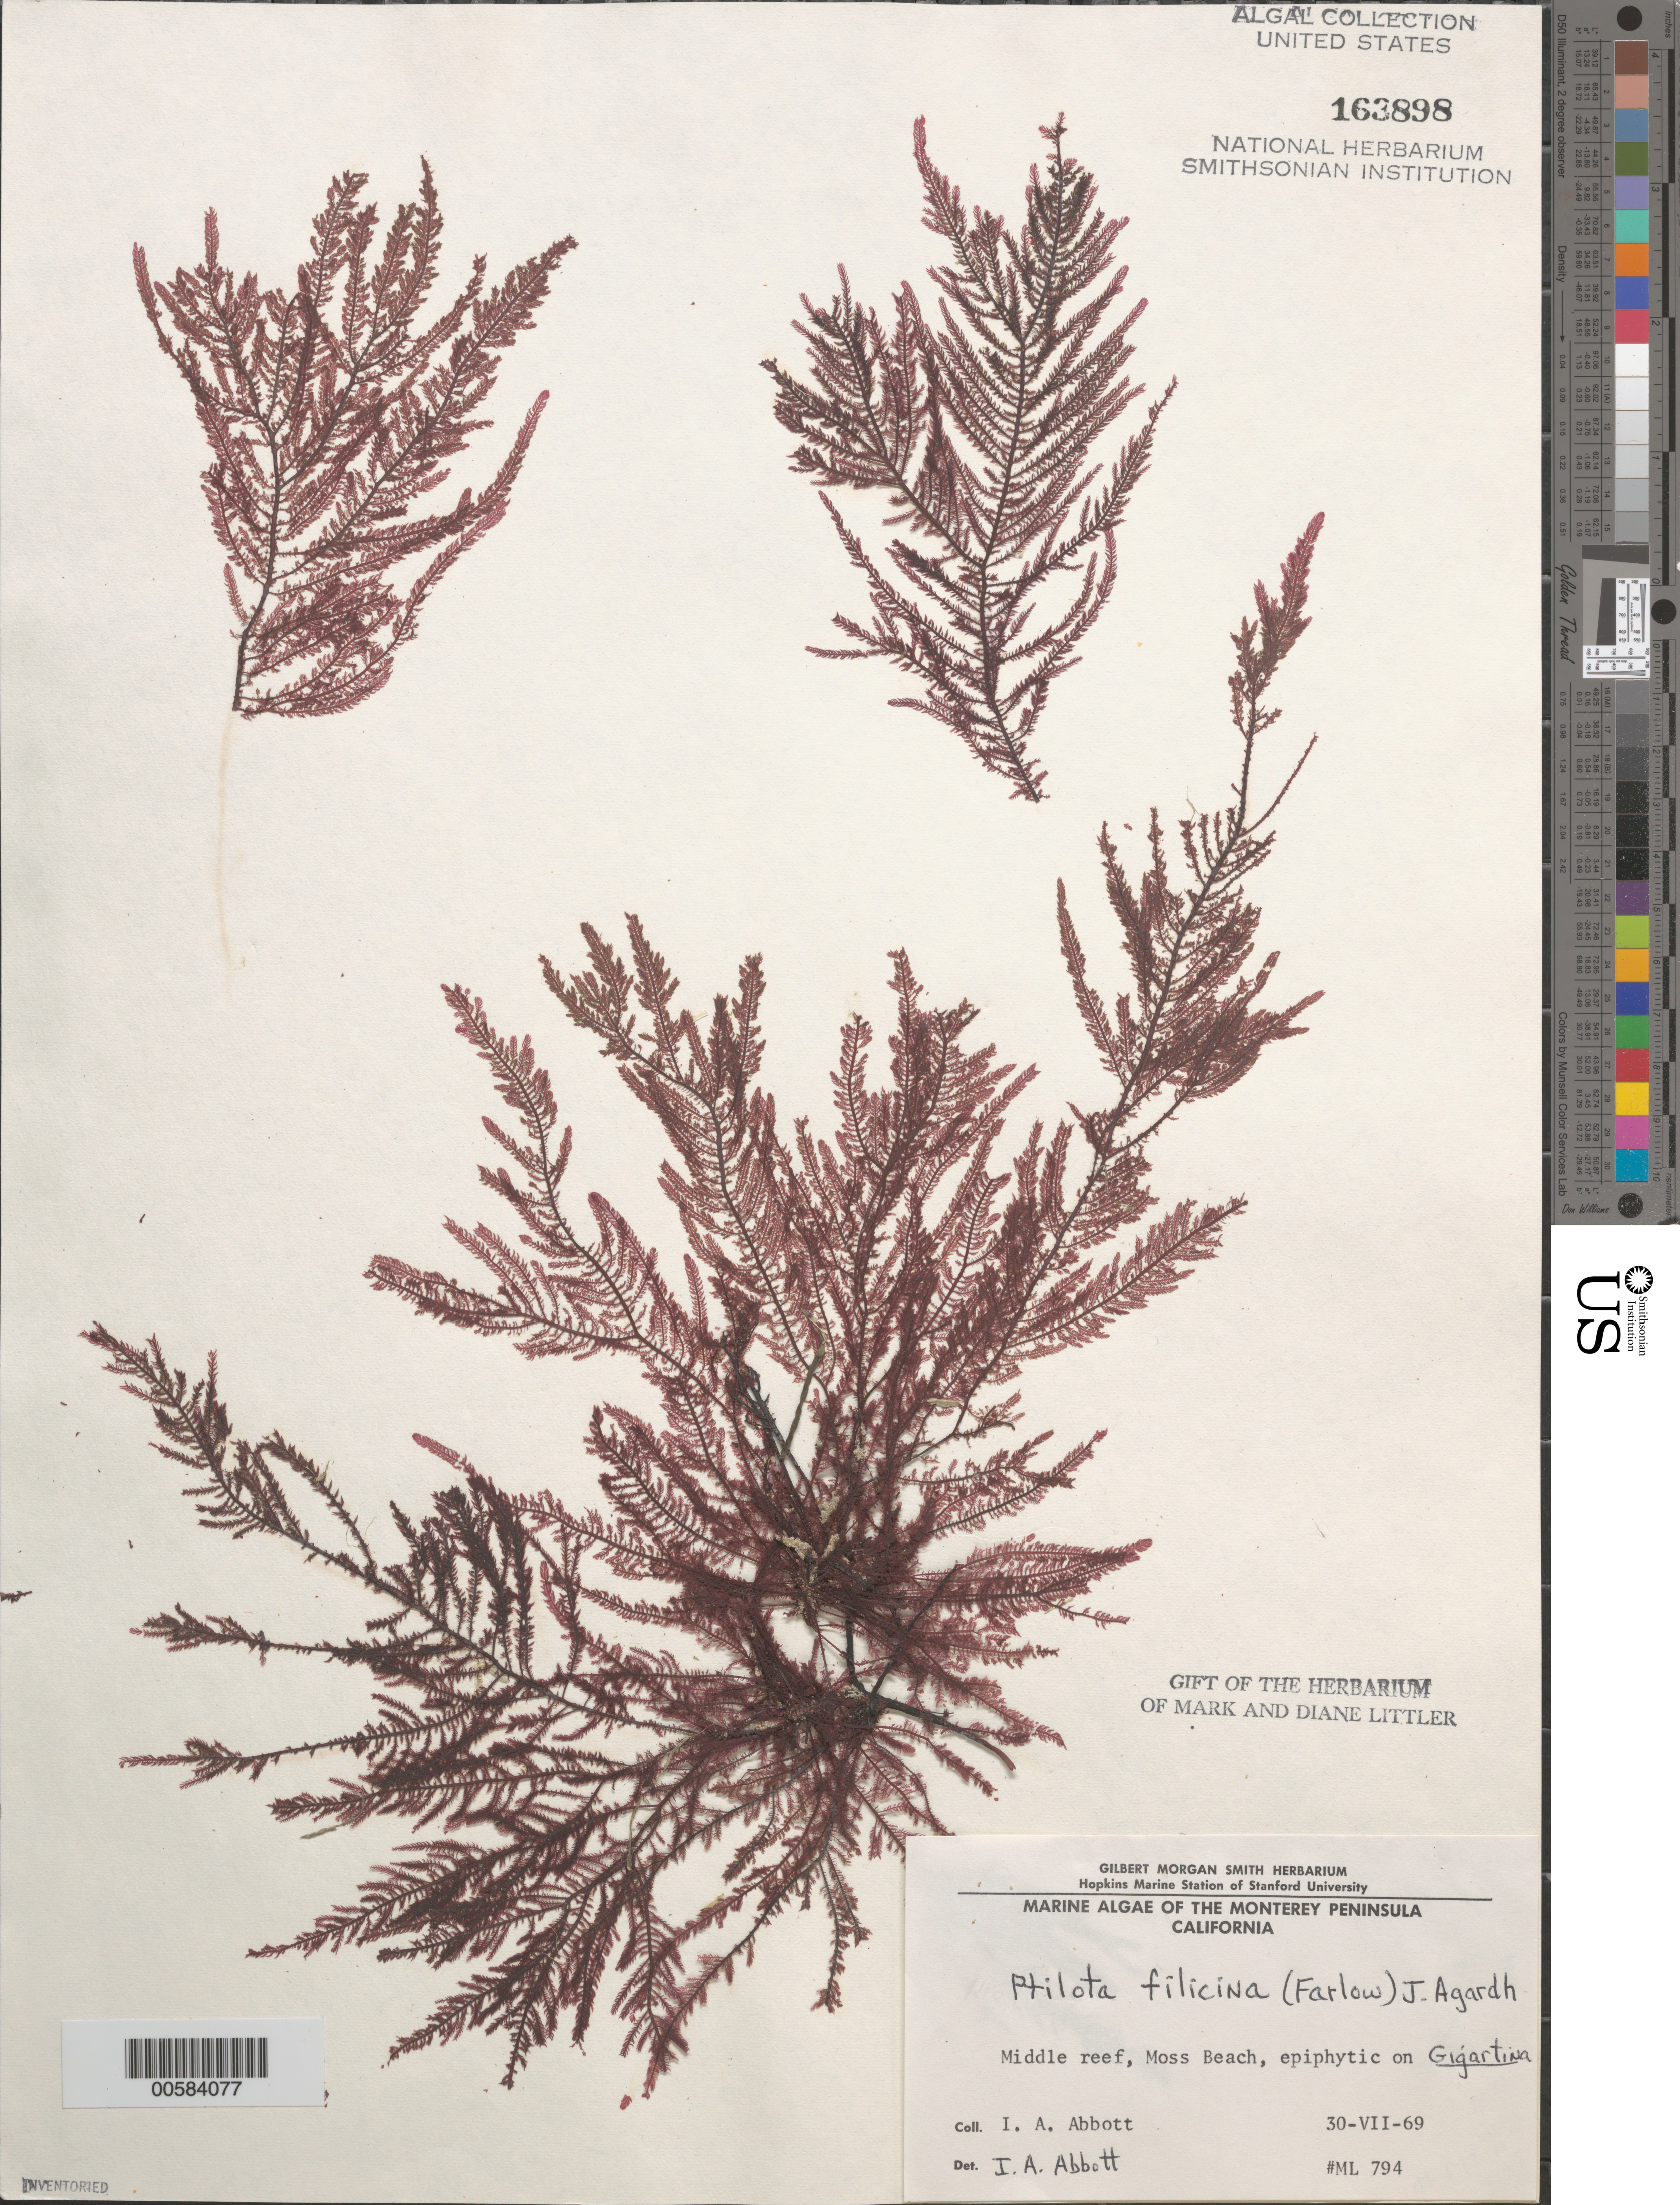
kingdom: Plantae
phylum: Rhodophyta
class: Florideophyceae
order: Ceramiales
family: Wrangeliaceae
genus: Ptilota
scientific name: Ptilota filicina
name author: J. Agardh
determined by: Abbott, Isabella A.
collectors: I. A. Abbott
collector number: ML 794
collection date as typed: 30 Jul 1969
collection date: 1969-07-30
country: United States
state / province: California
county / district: Monterey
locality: Middle Reef of Moss Beach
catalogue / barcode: US 163898